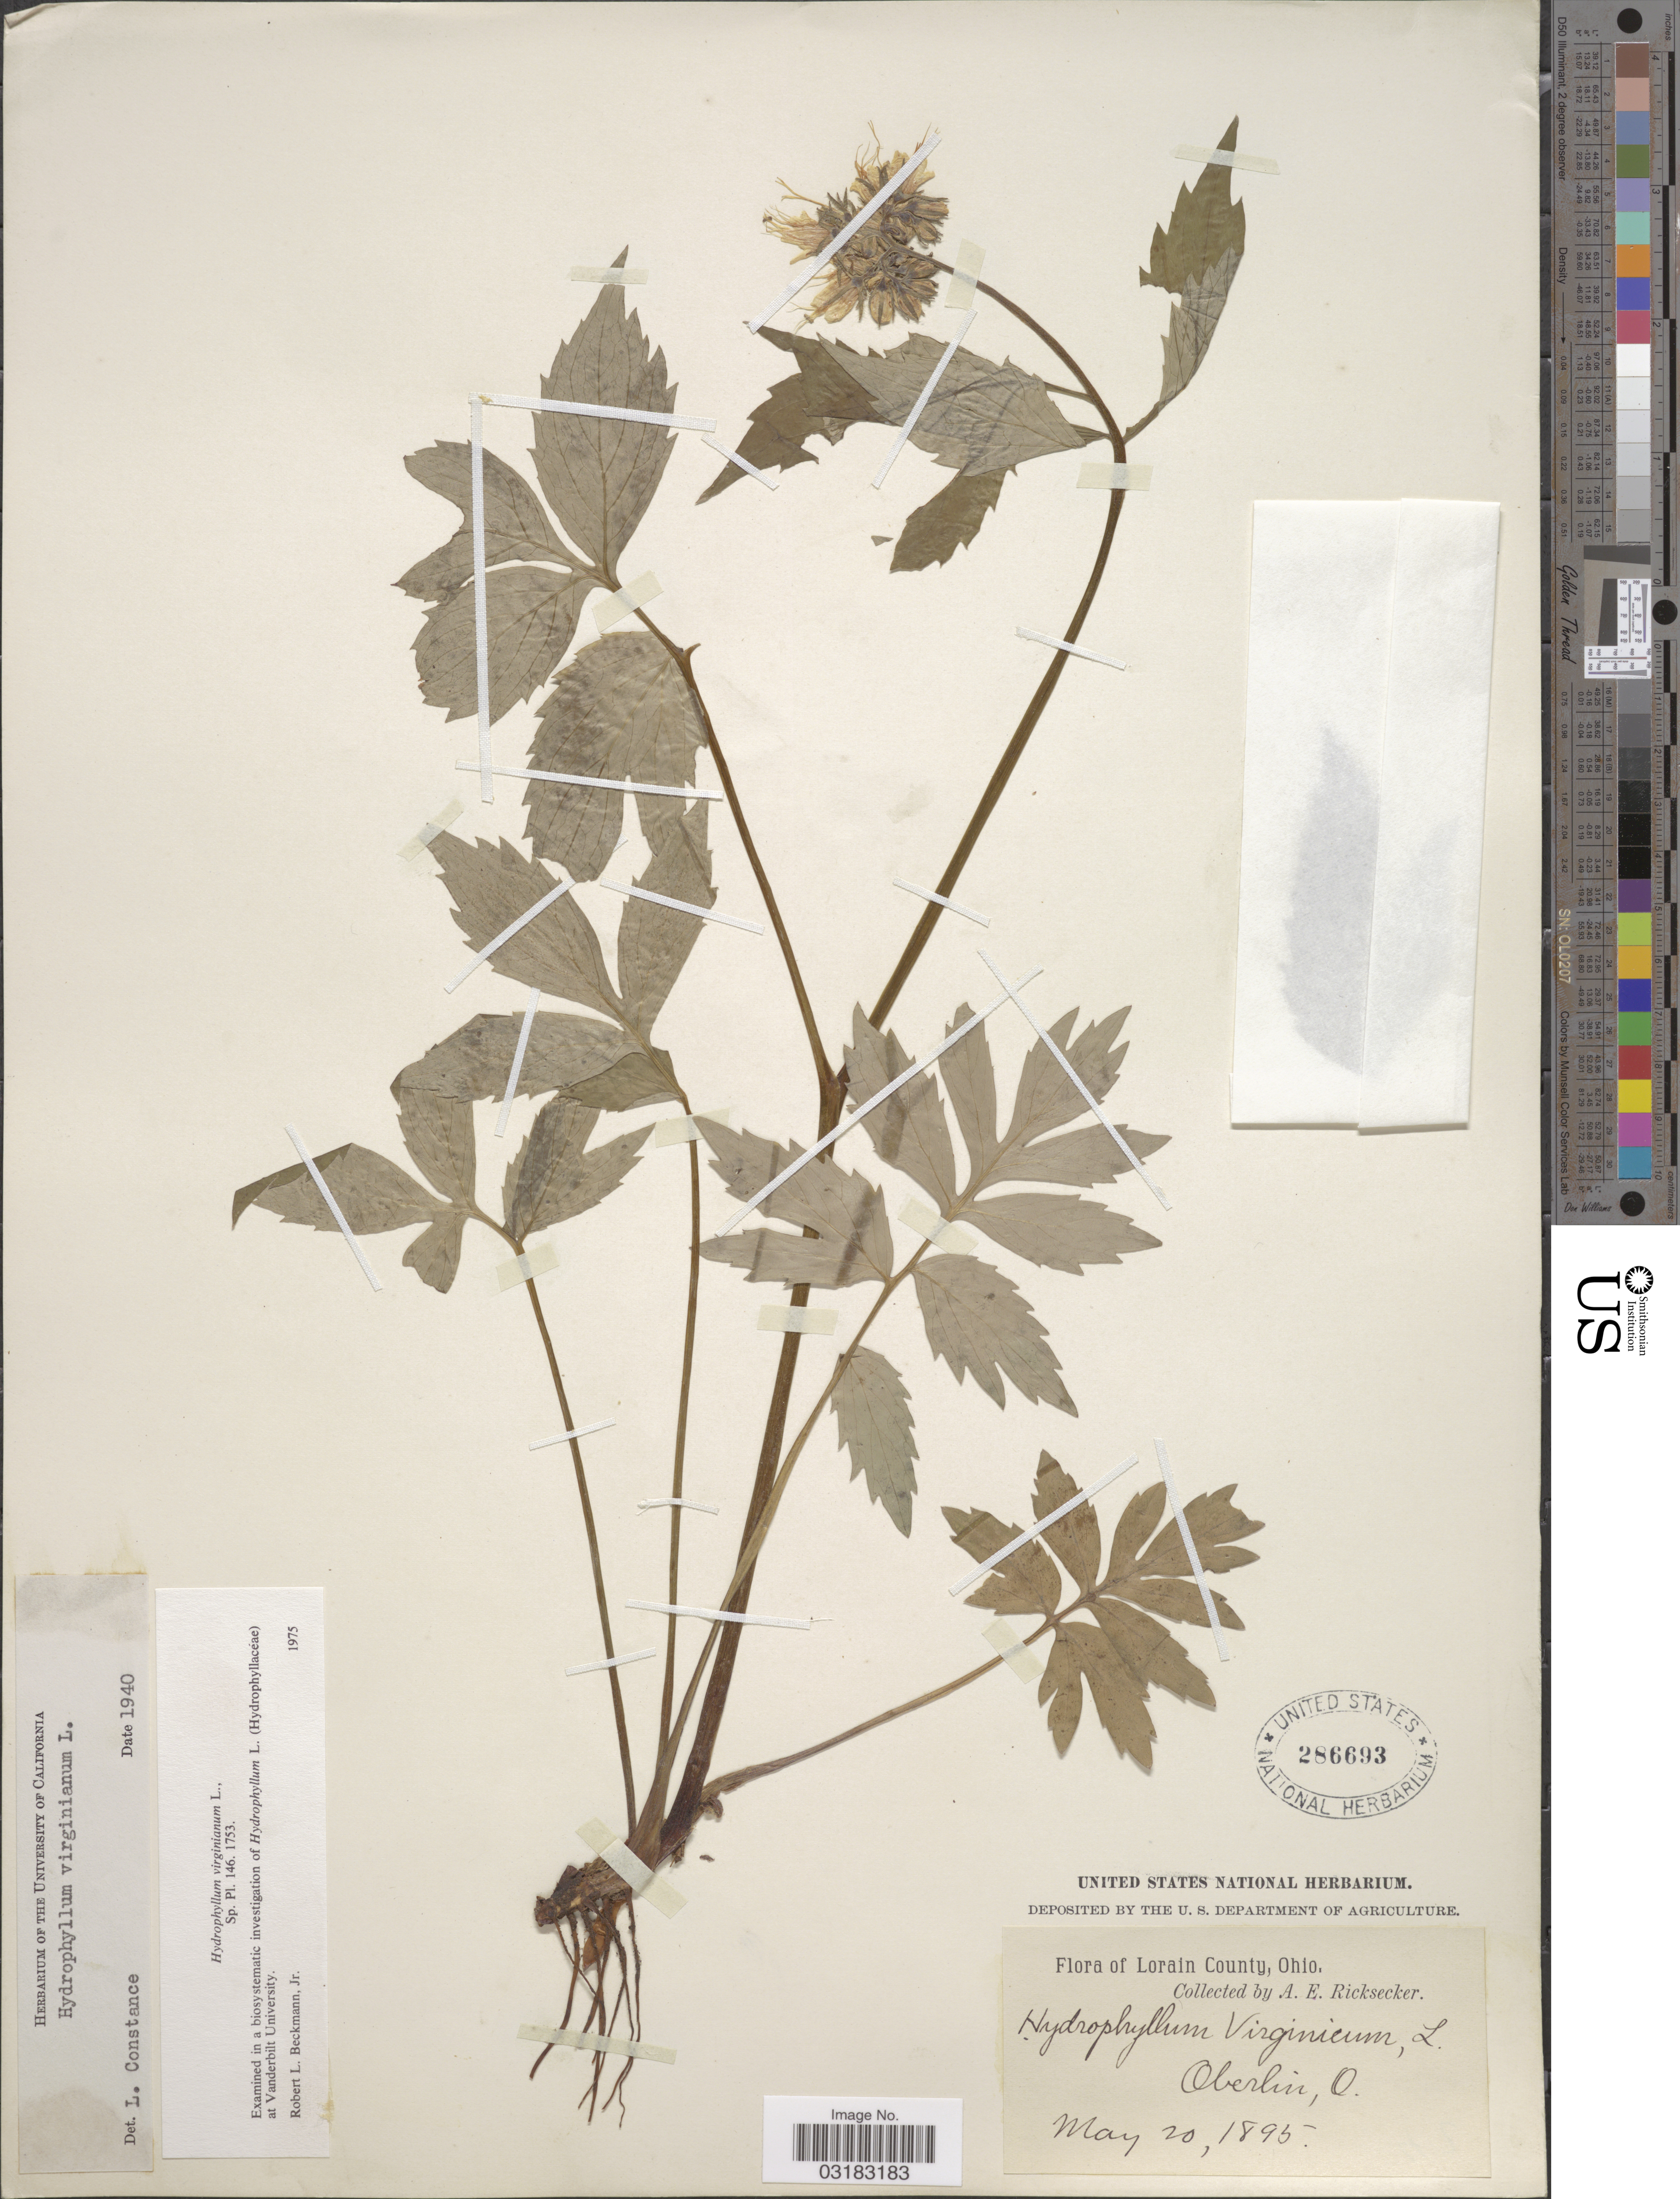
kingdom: Plantae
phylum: Tracheophyta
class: Magnoliopsida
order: Boraginales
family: Hydrophyllaceae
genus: Hydrophyllum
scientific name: Hydrophyllum virginianum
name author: L.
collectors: A. E. Ricksecker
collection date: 1895-05-20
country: United States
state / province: Ohio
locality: Lorain County. Oberlin.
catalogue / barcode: US 286693